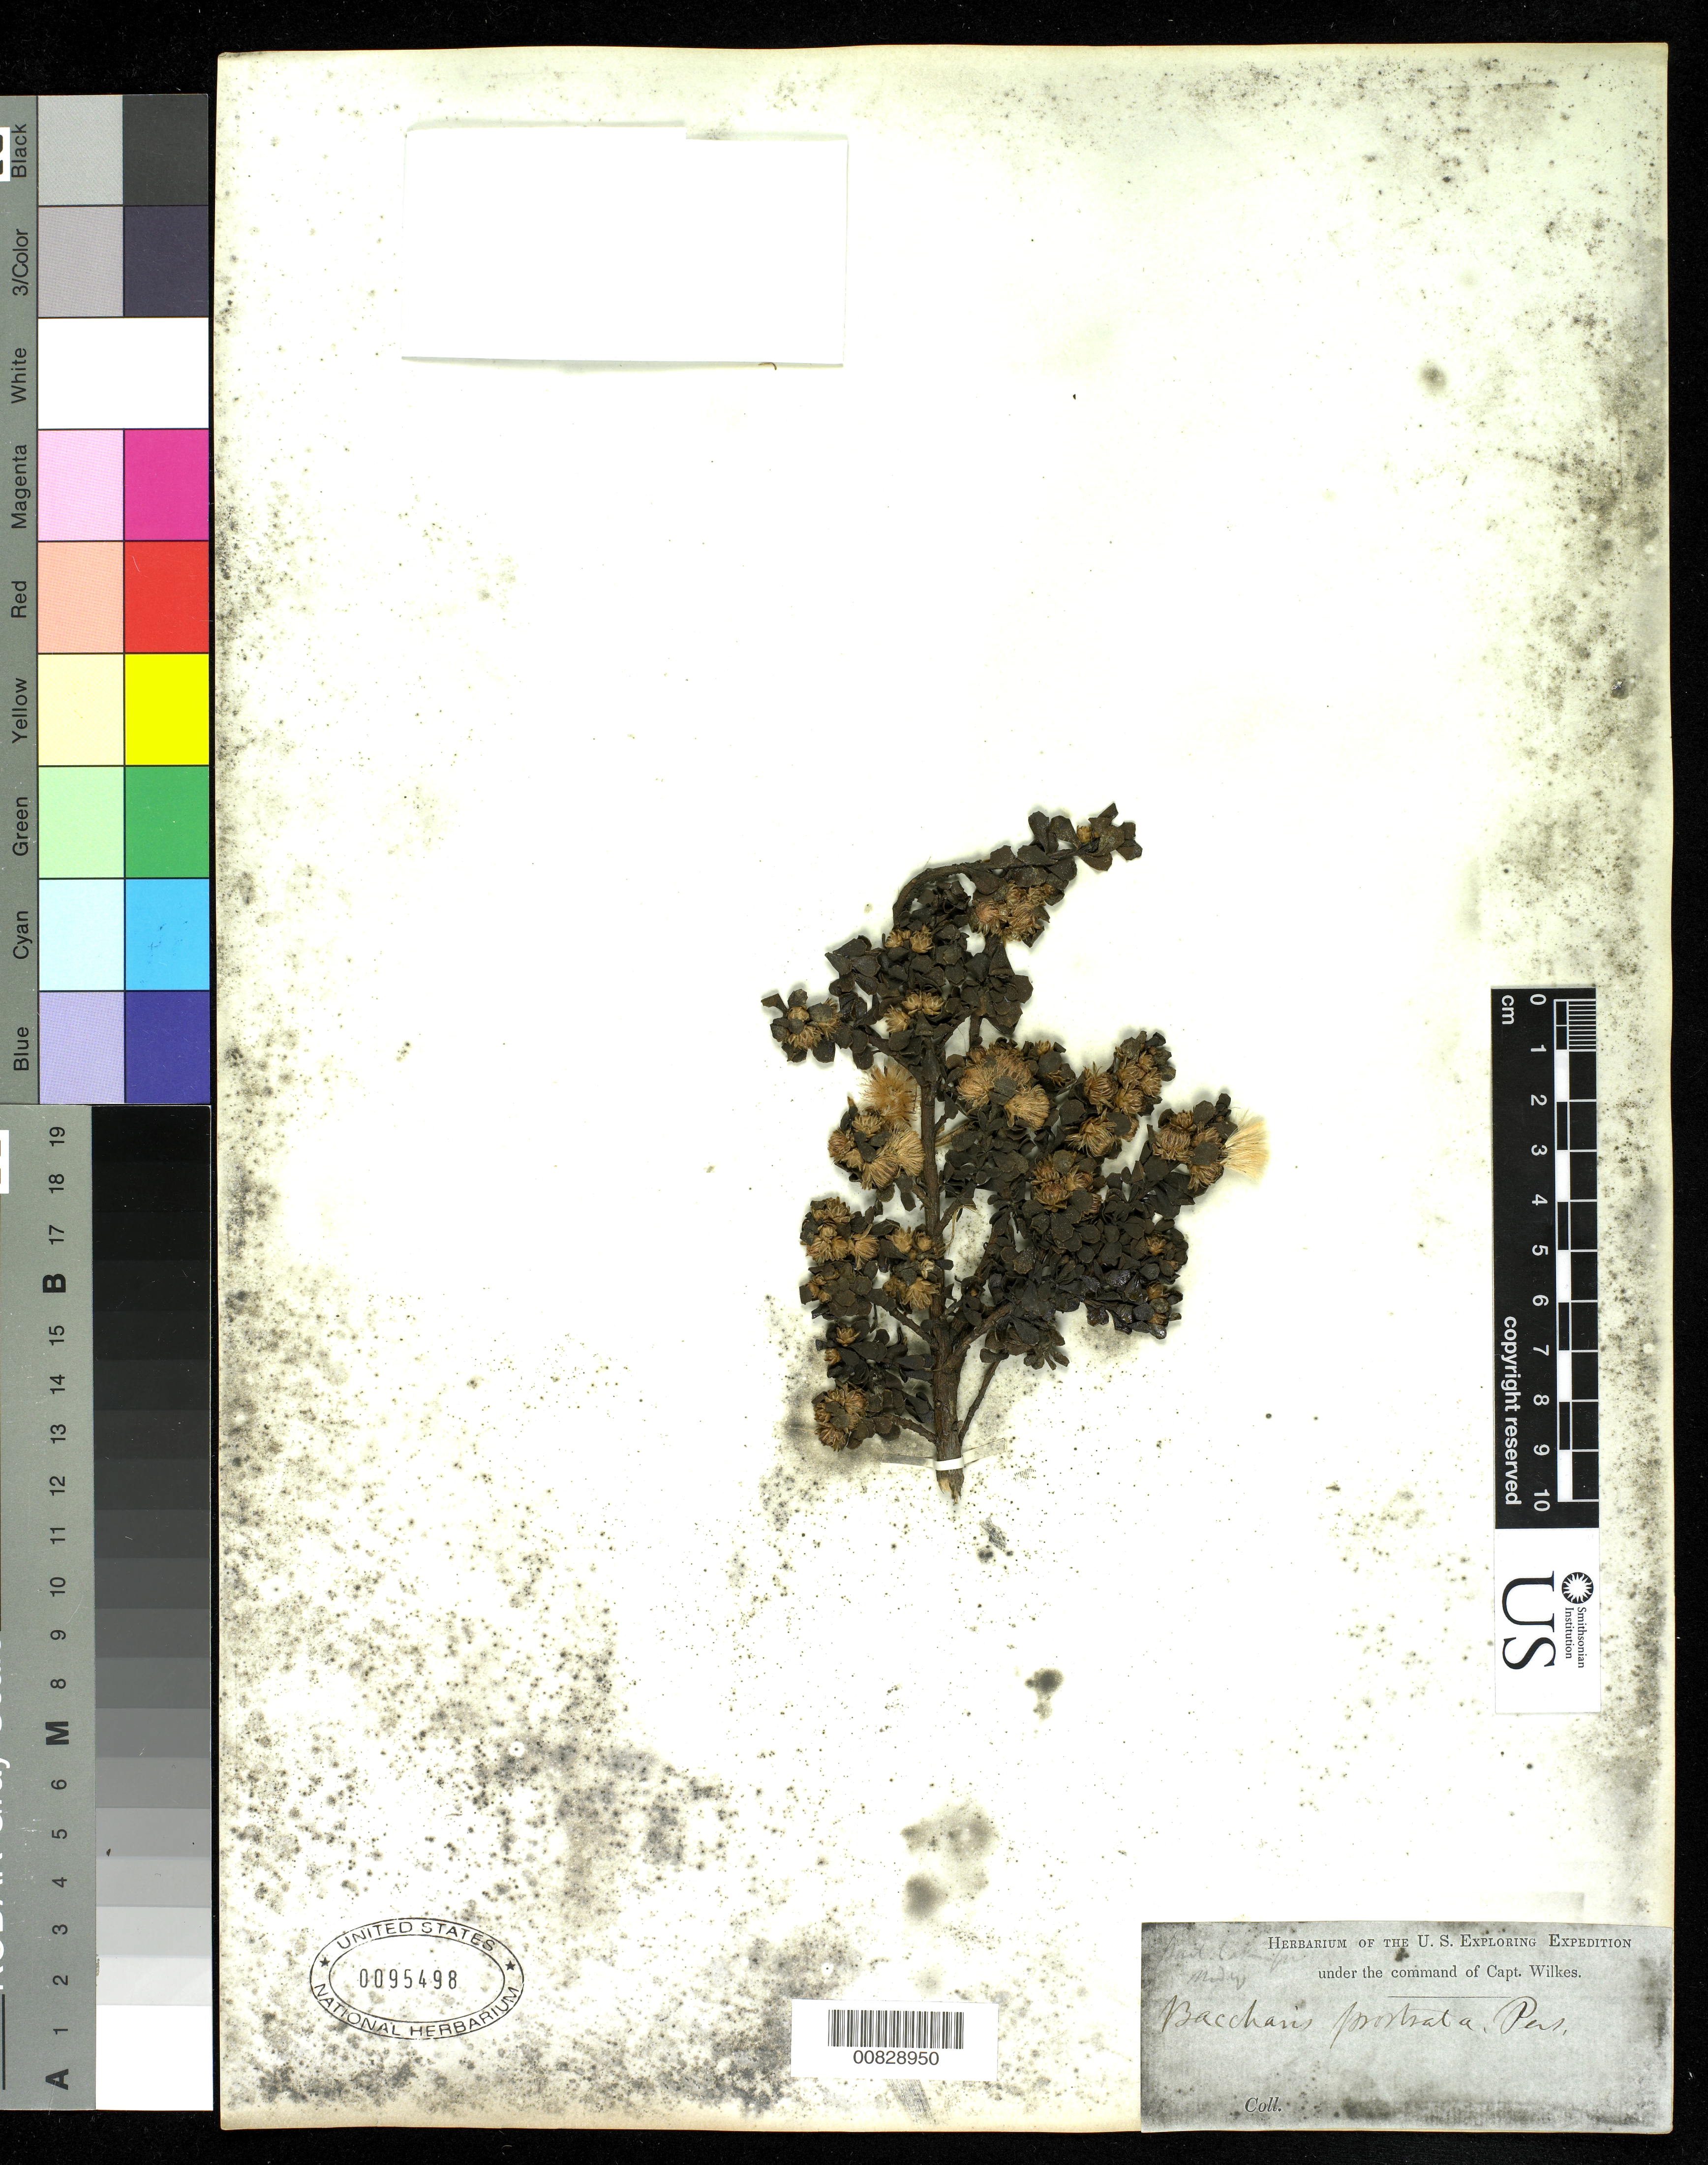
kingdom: Plantae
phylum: Tracheophyta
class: Magnoliopsida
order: Asterales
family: Asteraceae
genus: Baccharis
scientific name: Baccharis prostrata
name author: Pers.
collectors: Wilkes Explor. Exped.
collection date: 1838/1842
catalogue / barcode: US 95498